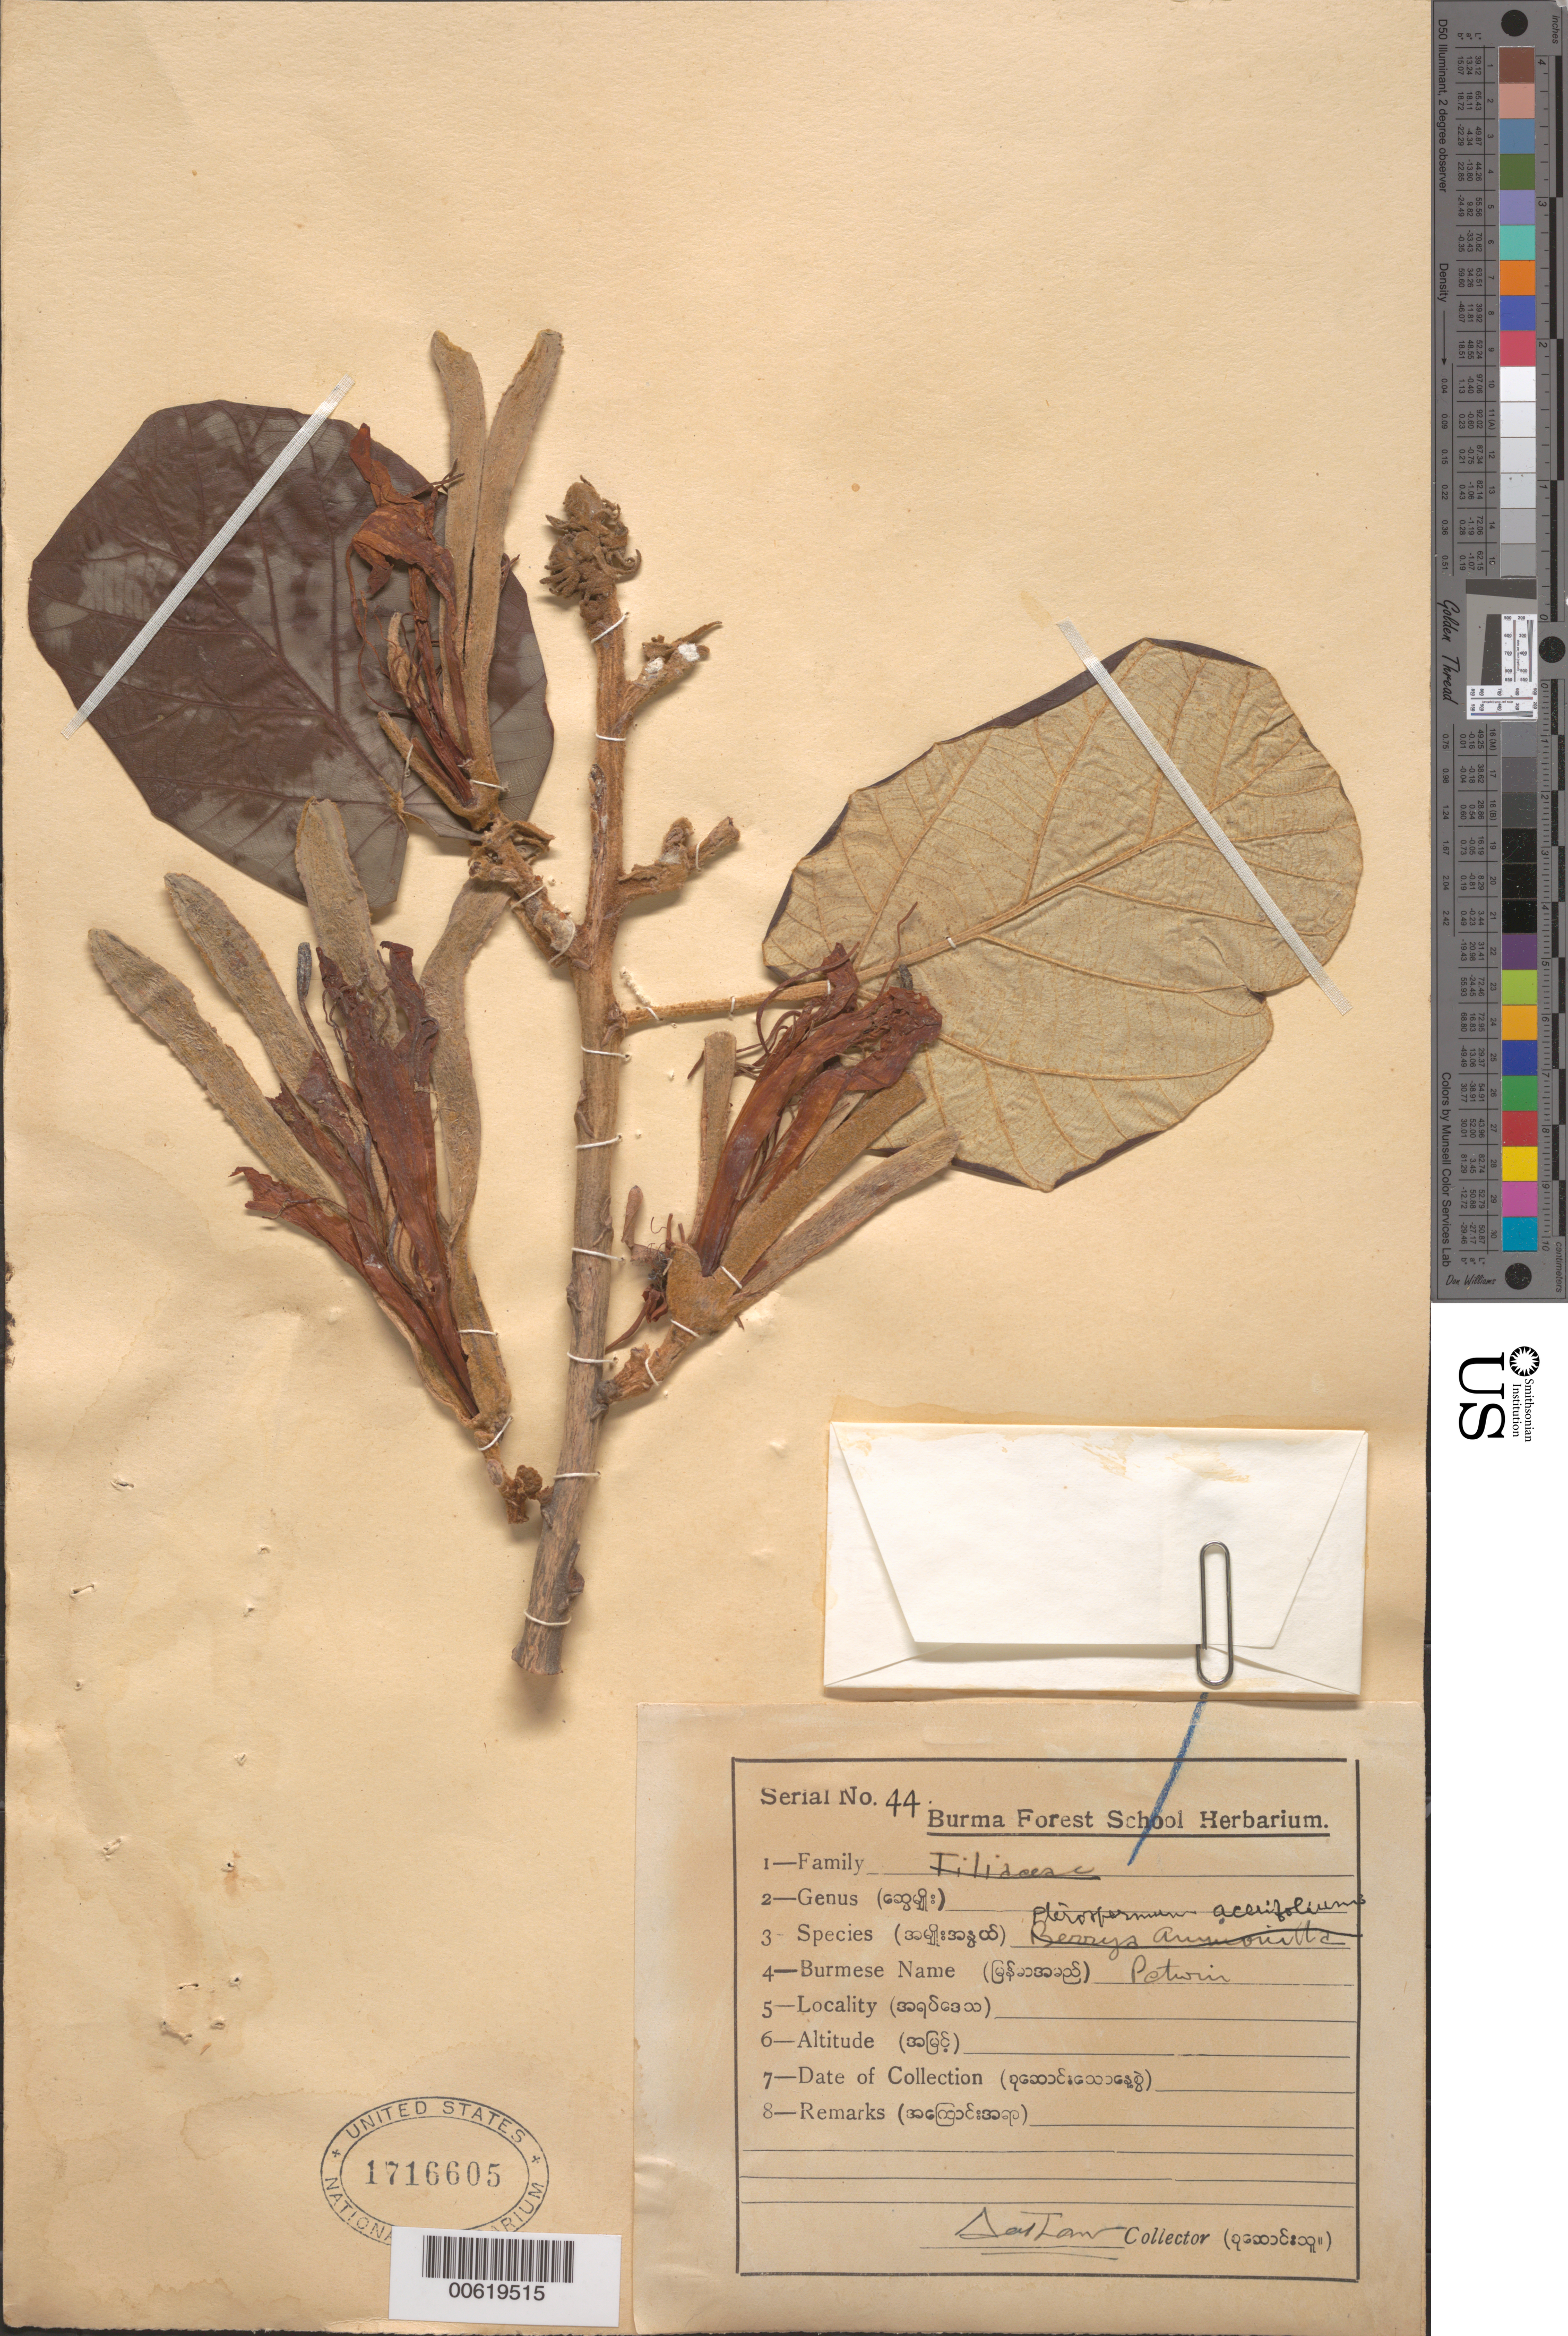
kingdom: Plantae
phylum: Tracheophyta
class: Magnoliopsida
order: Malvales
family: Malvaceae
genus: Pterospermum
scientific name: Pterospermum acerifolium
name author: (L.) Willd.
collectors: Auljan, --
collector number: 44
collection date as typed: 03 May 1928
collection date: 1928-05-03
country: Myanmar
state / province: Mandalay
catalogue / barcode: US 1716605